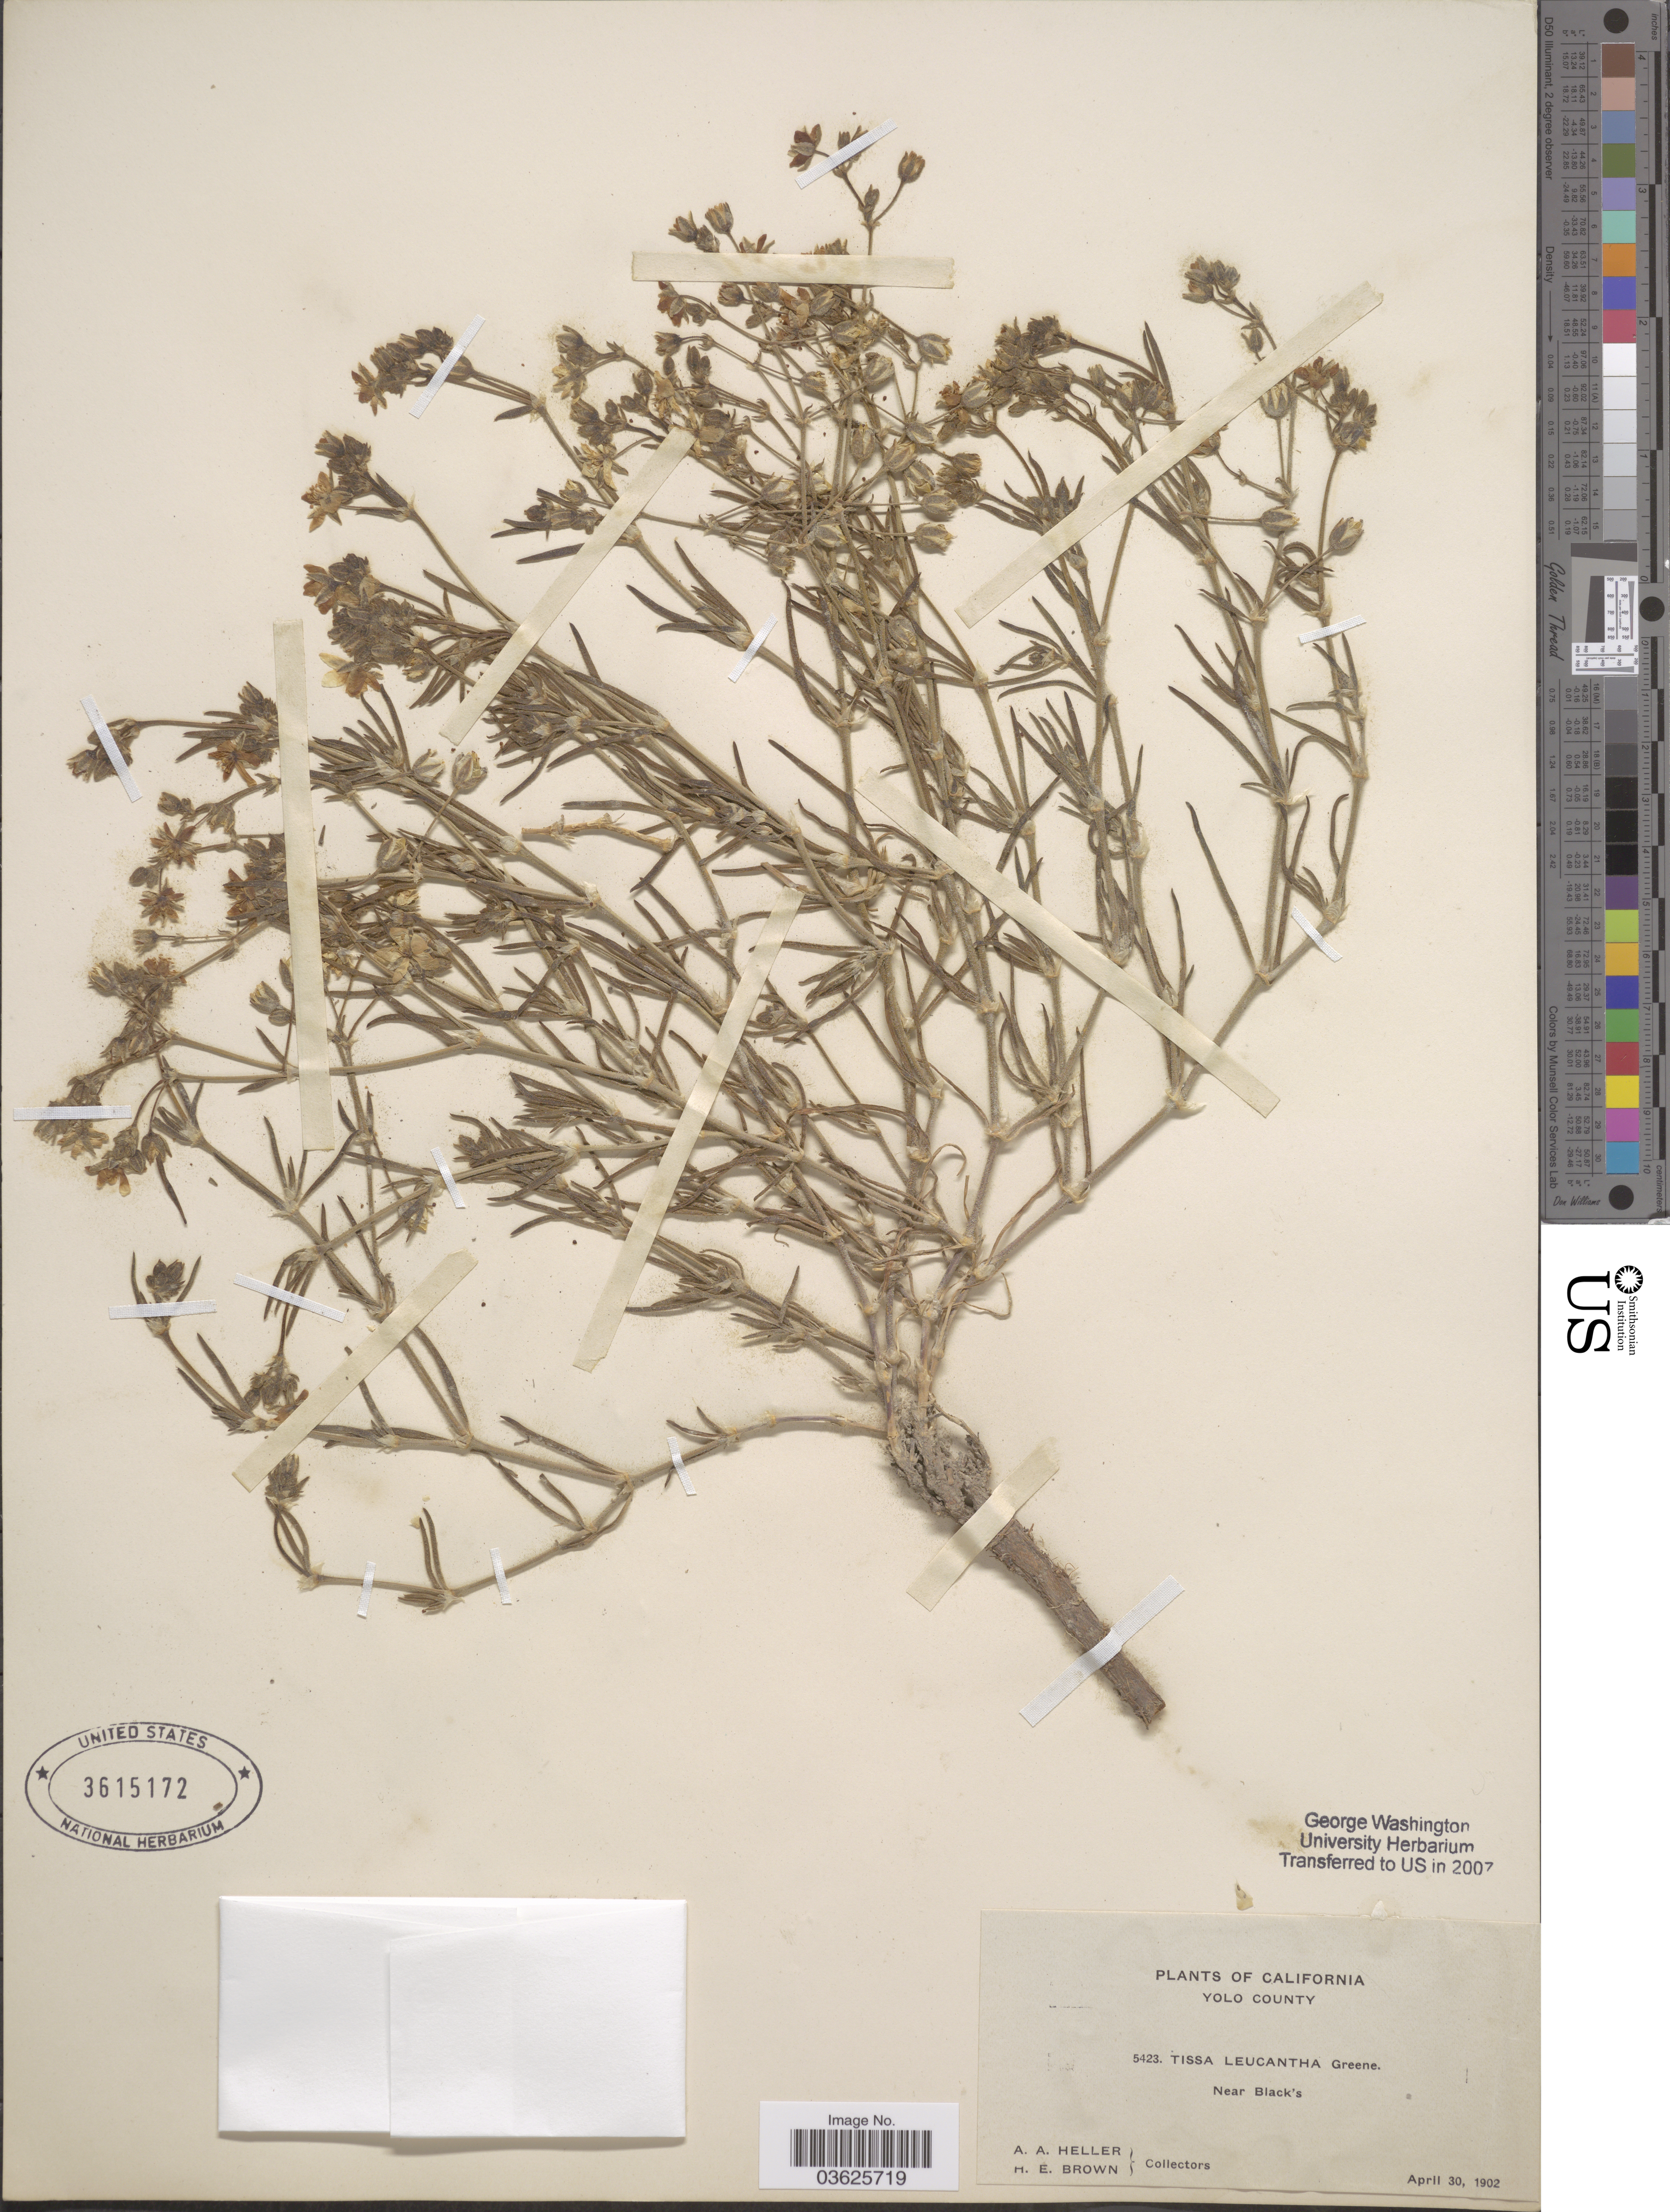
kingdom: Plantae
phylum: Tracheophyta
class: Magnoliopsida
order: Caryophyllales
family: Caryophyllaceae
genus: Spergularia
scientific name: Spergularia sp.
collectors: A. A. Heller & H. E. Brown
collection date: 1902-04-30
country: United States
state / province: California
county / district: Yolo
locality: Yolo County. Near Black's.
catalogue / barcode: US 3615172